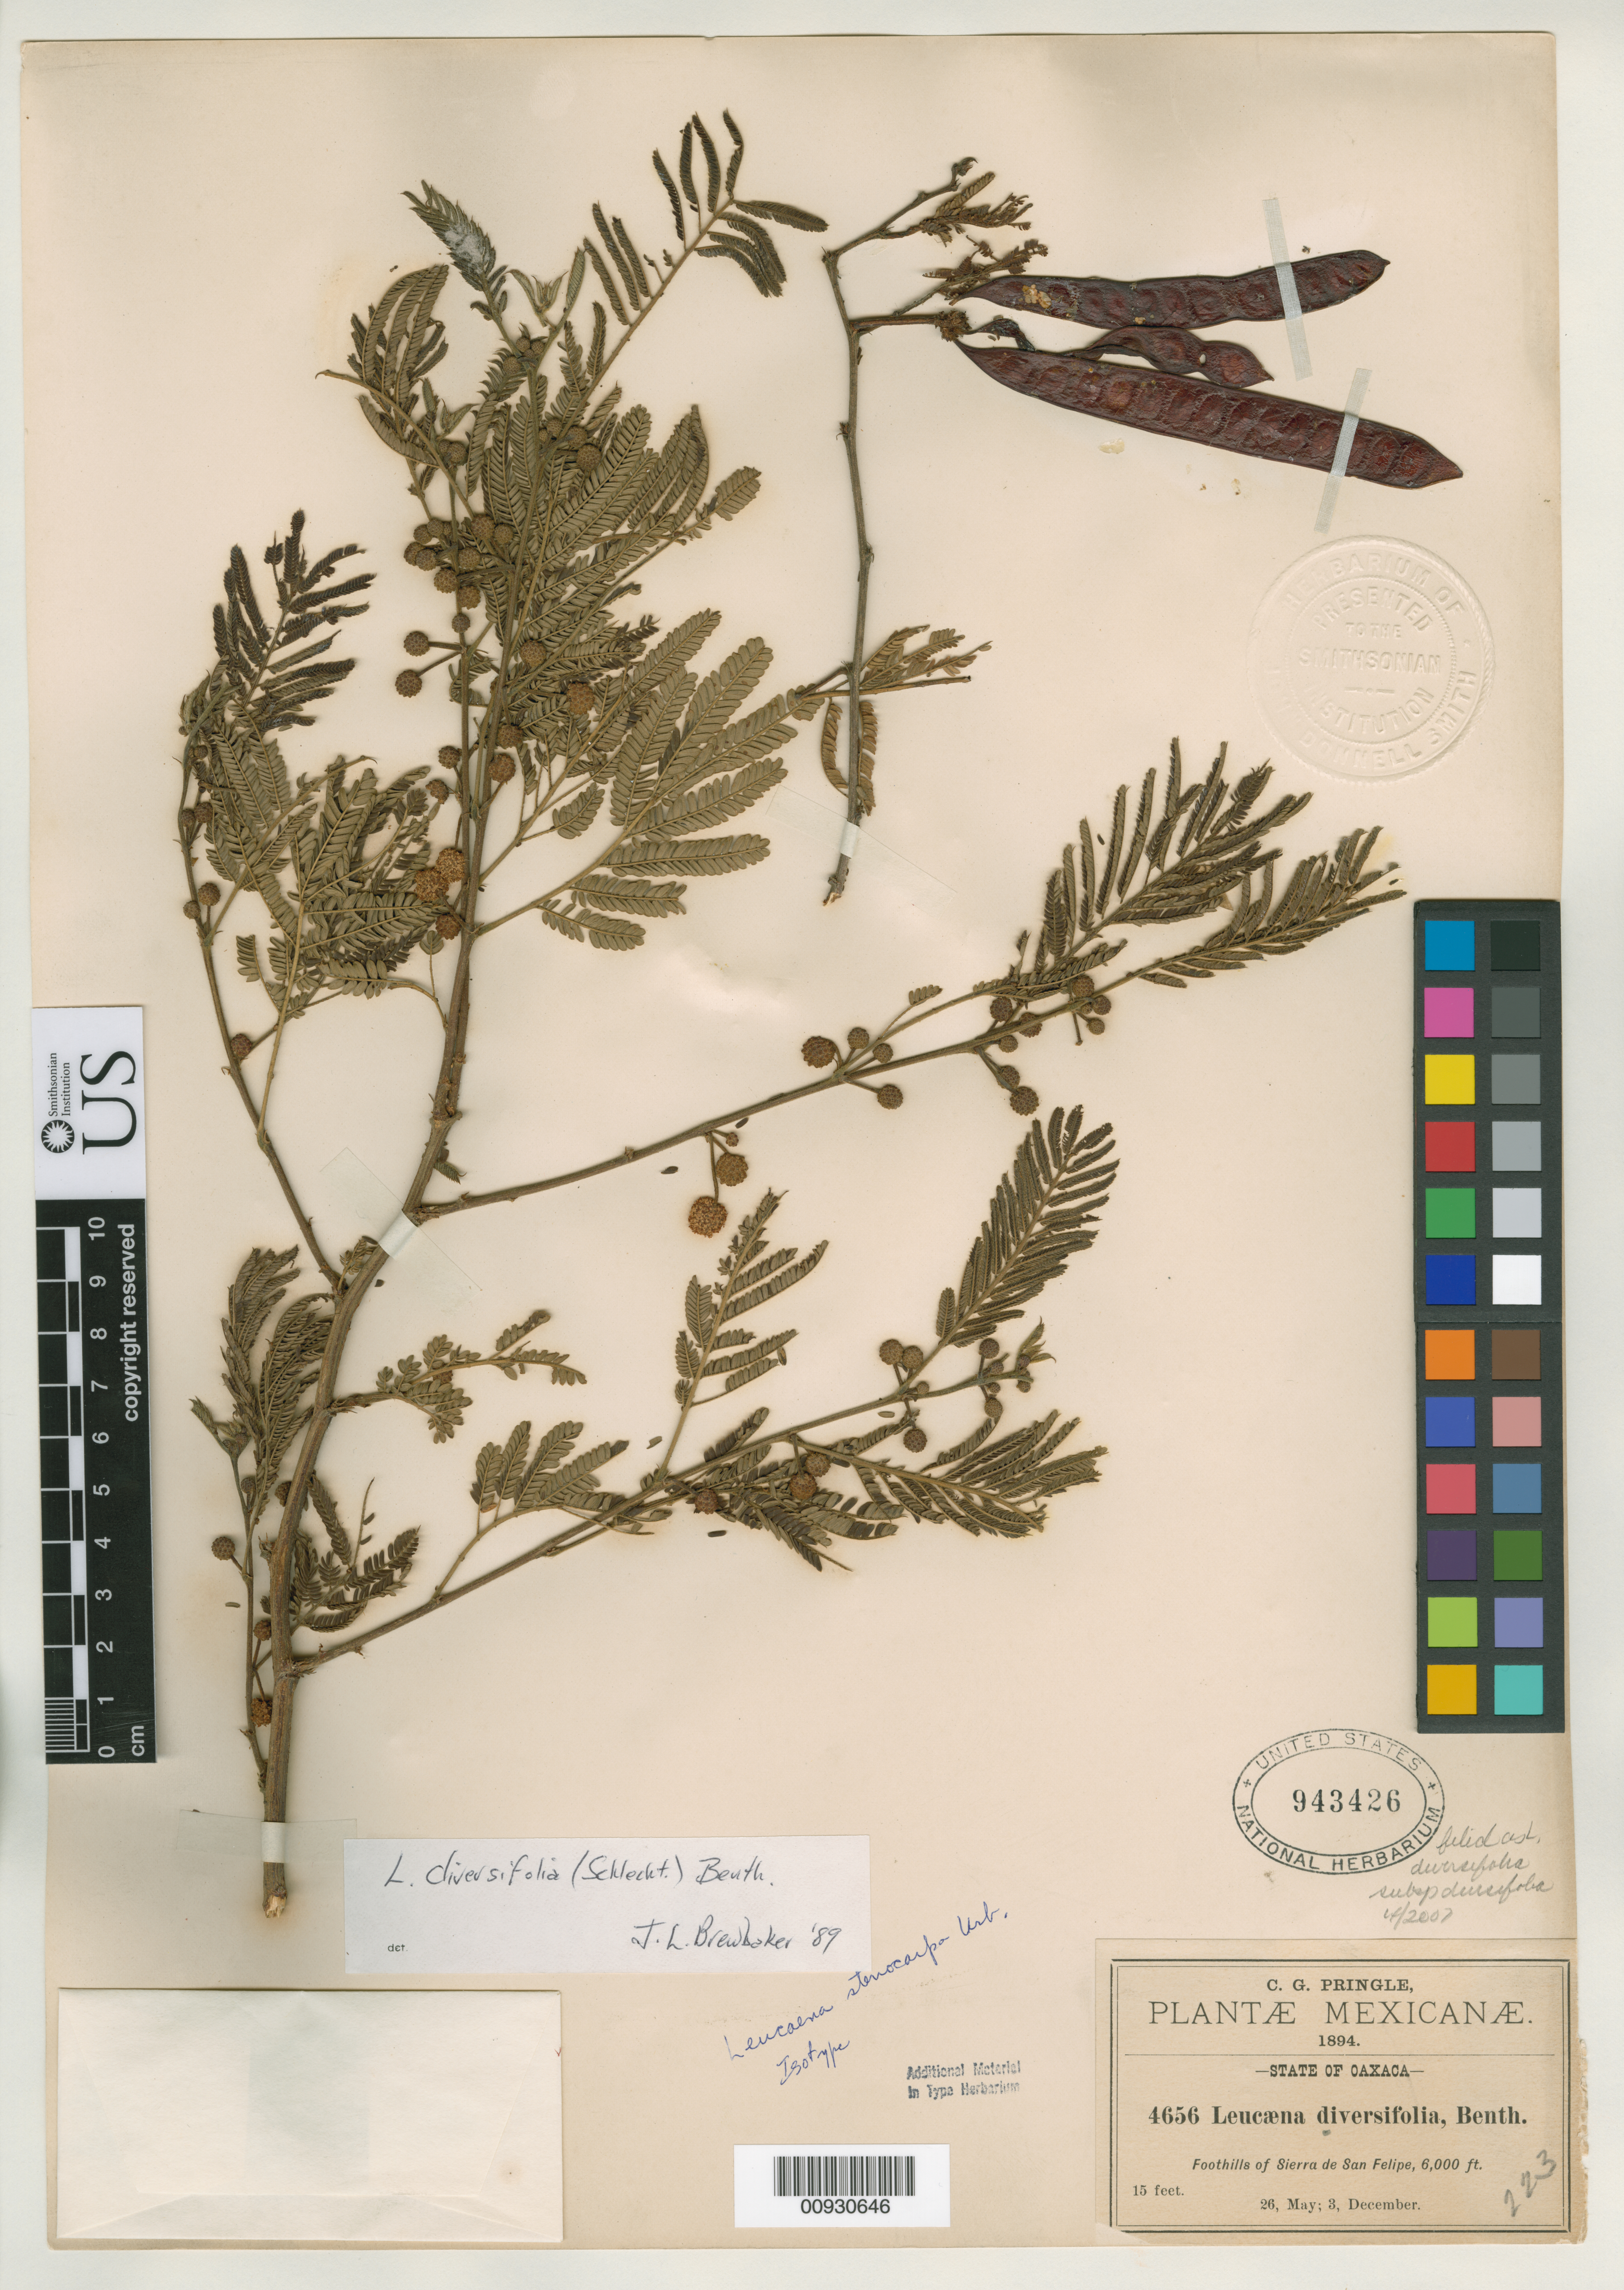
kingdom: Plantae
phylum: Tracheophyta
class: Magnoliopsida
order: Fabales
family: Fabaceae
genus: Leucaena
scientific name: Leucaena stenocarpa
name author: Urb.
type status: Syntype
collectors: C. G. Pringle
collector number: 4656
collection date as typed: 26 May 1894 and 03 Dec 1894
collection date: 1894-05-26/1894-12-03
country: Mexico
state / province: Oaxaca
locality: Foothills of Sierra de San Felipe.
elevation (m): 2000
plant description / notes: Lectotypified by Zárate Pedroche (1994), citing lectotype at MEXU but without specifying which element (flowering or fruiting, collected on separate dates) is the lectotype.; Specimen mounted with syntypes collected on 2 separate dates (flowering & fruiting); protologue does not cite date but describes both flowering & fruiting elements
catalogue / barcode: US 943426